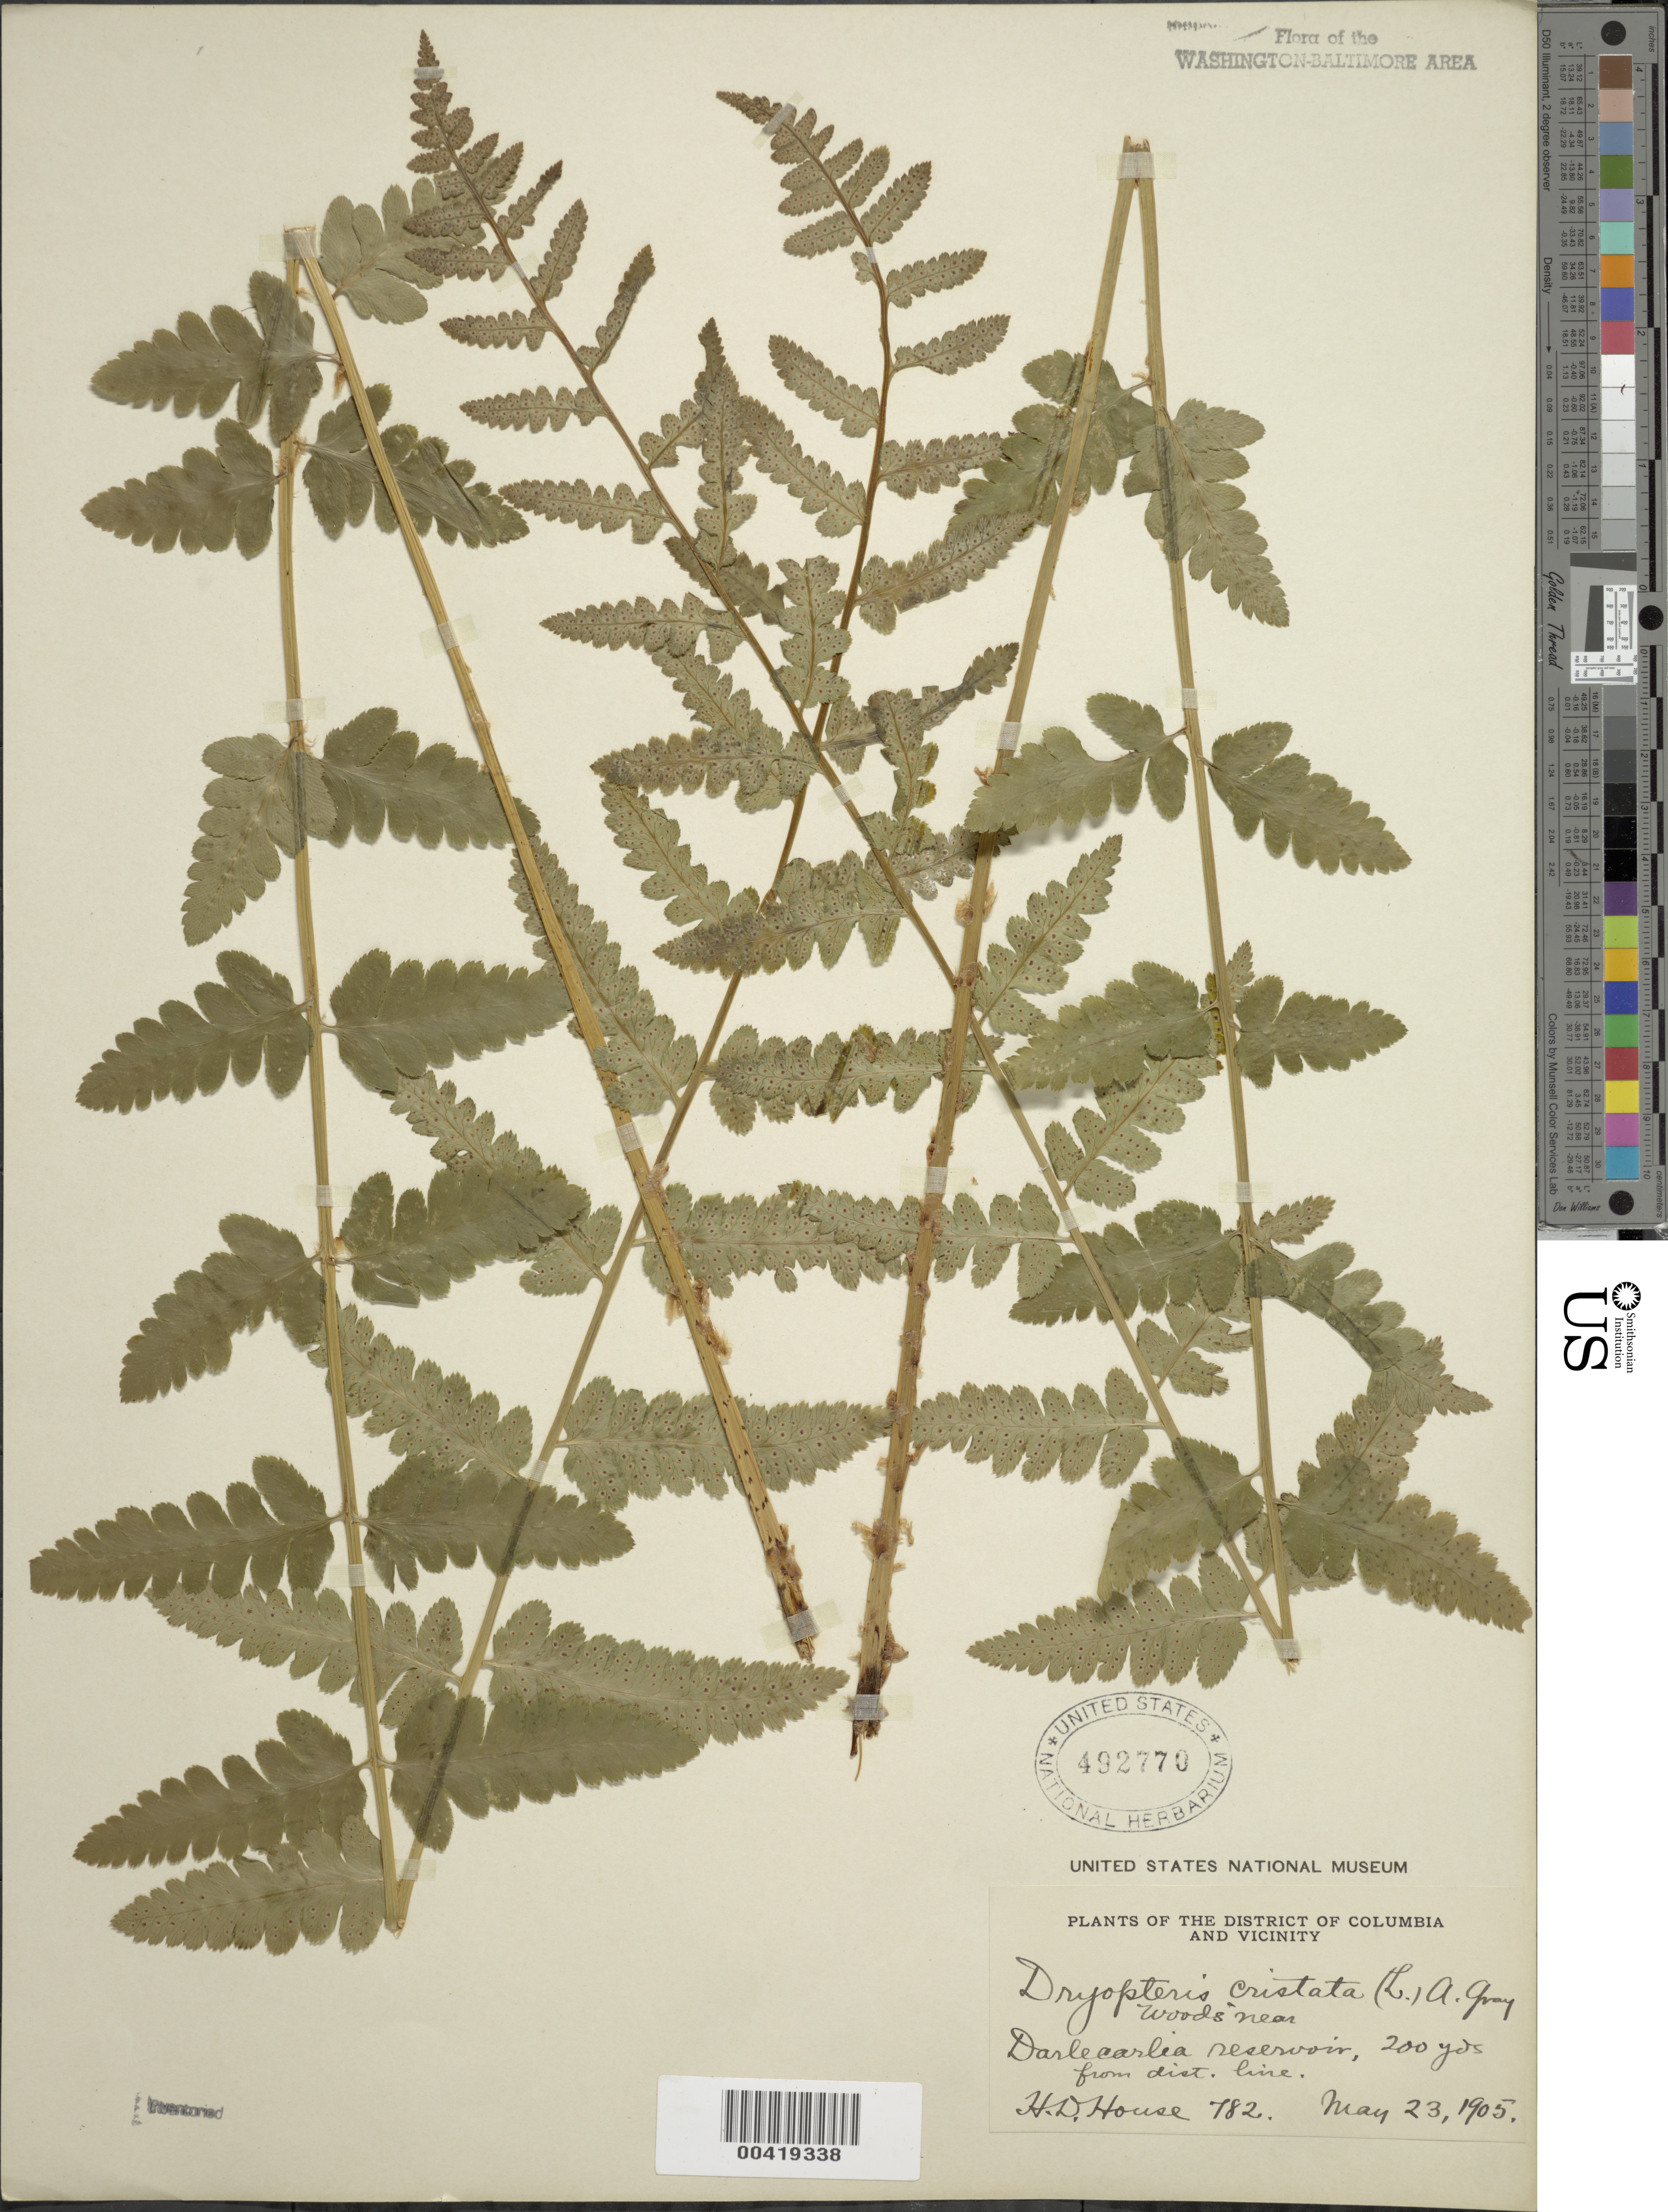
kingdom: Plantae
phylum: Tracheophyta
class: Polypodiopsida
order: Polypodiales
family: Dryopteridaceae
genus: Dryopteris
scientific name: Dryopteris cristata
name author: (L.) A. Gray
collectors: H. D. House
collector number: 782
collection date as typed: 23 May 1905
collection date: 1905-05-23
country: United States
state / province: District of Columbia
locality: Dalecarlia Reservoir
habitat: Woods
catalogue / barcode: US 492770